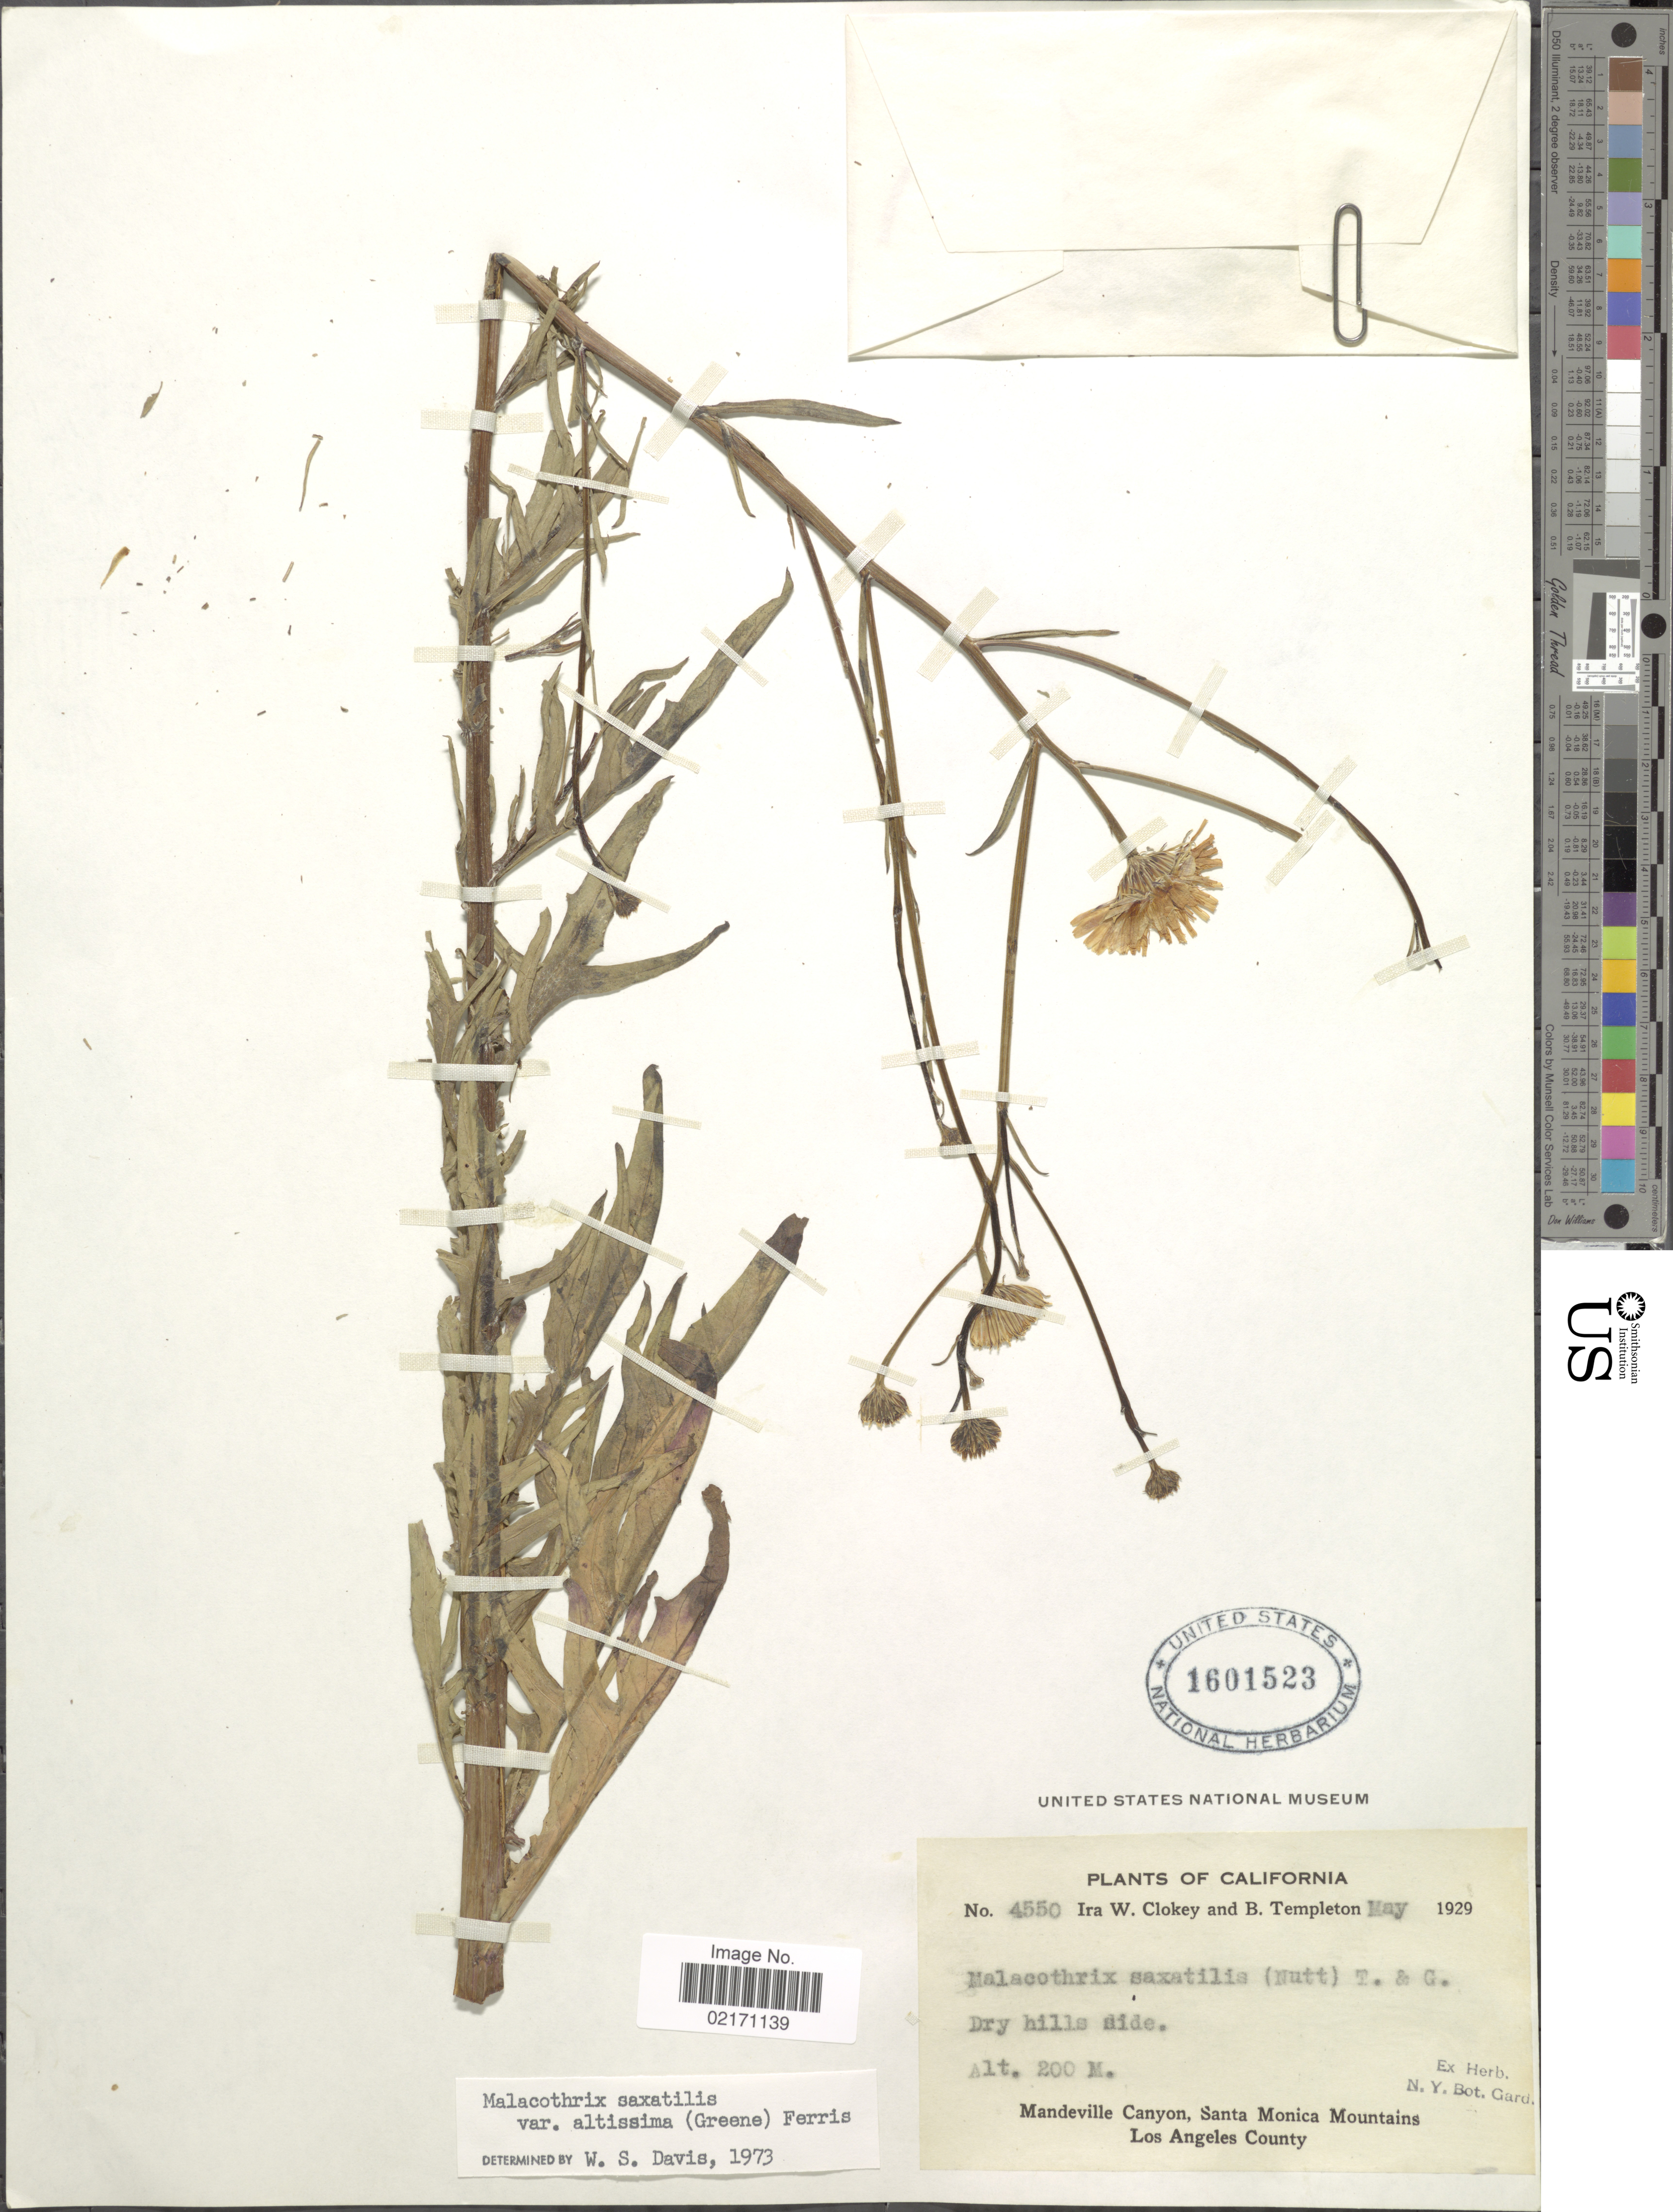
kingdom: Plantae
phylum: Tracheophyta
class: Magnoliopsida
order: Asterales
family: Asteraceae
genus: Malacothrix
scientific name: Malacothrix saxatilis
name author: Torr. & A. Gray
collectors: I. W. Clokey & B. Templeton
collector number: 4550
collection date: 1929-05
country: United States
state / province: California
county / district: Los Angeles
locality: Mandeville Canyon, Santa Monica Mountains, Los Angeles County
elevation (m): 200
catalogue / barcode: US 1601523